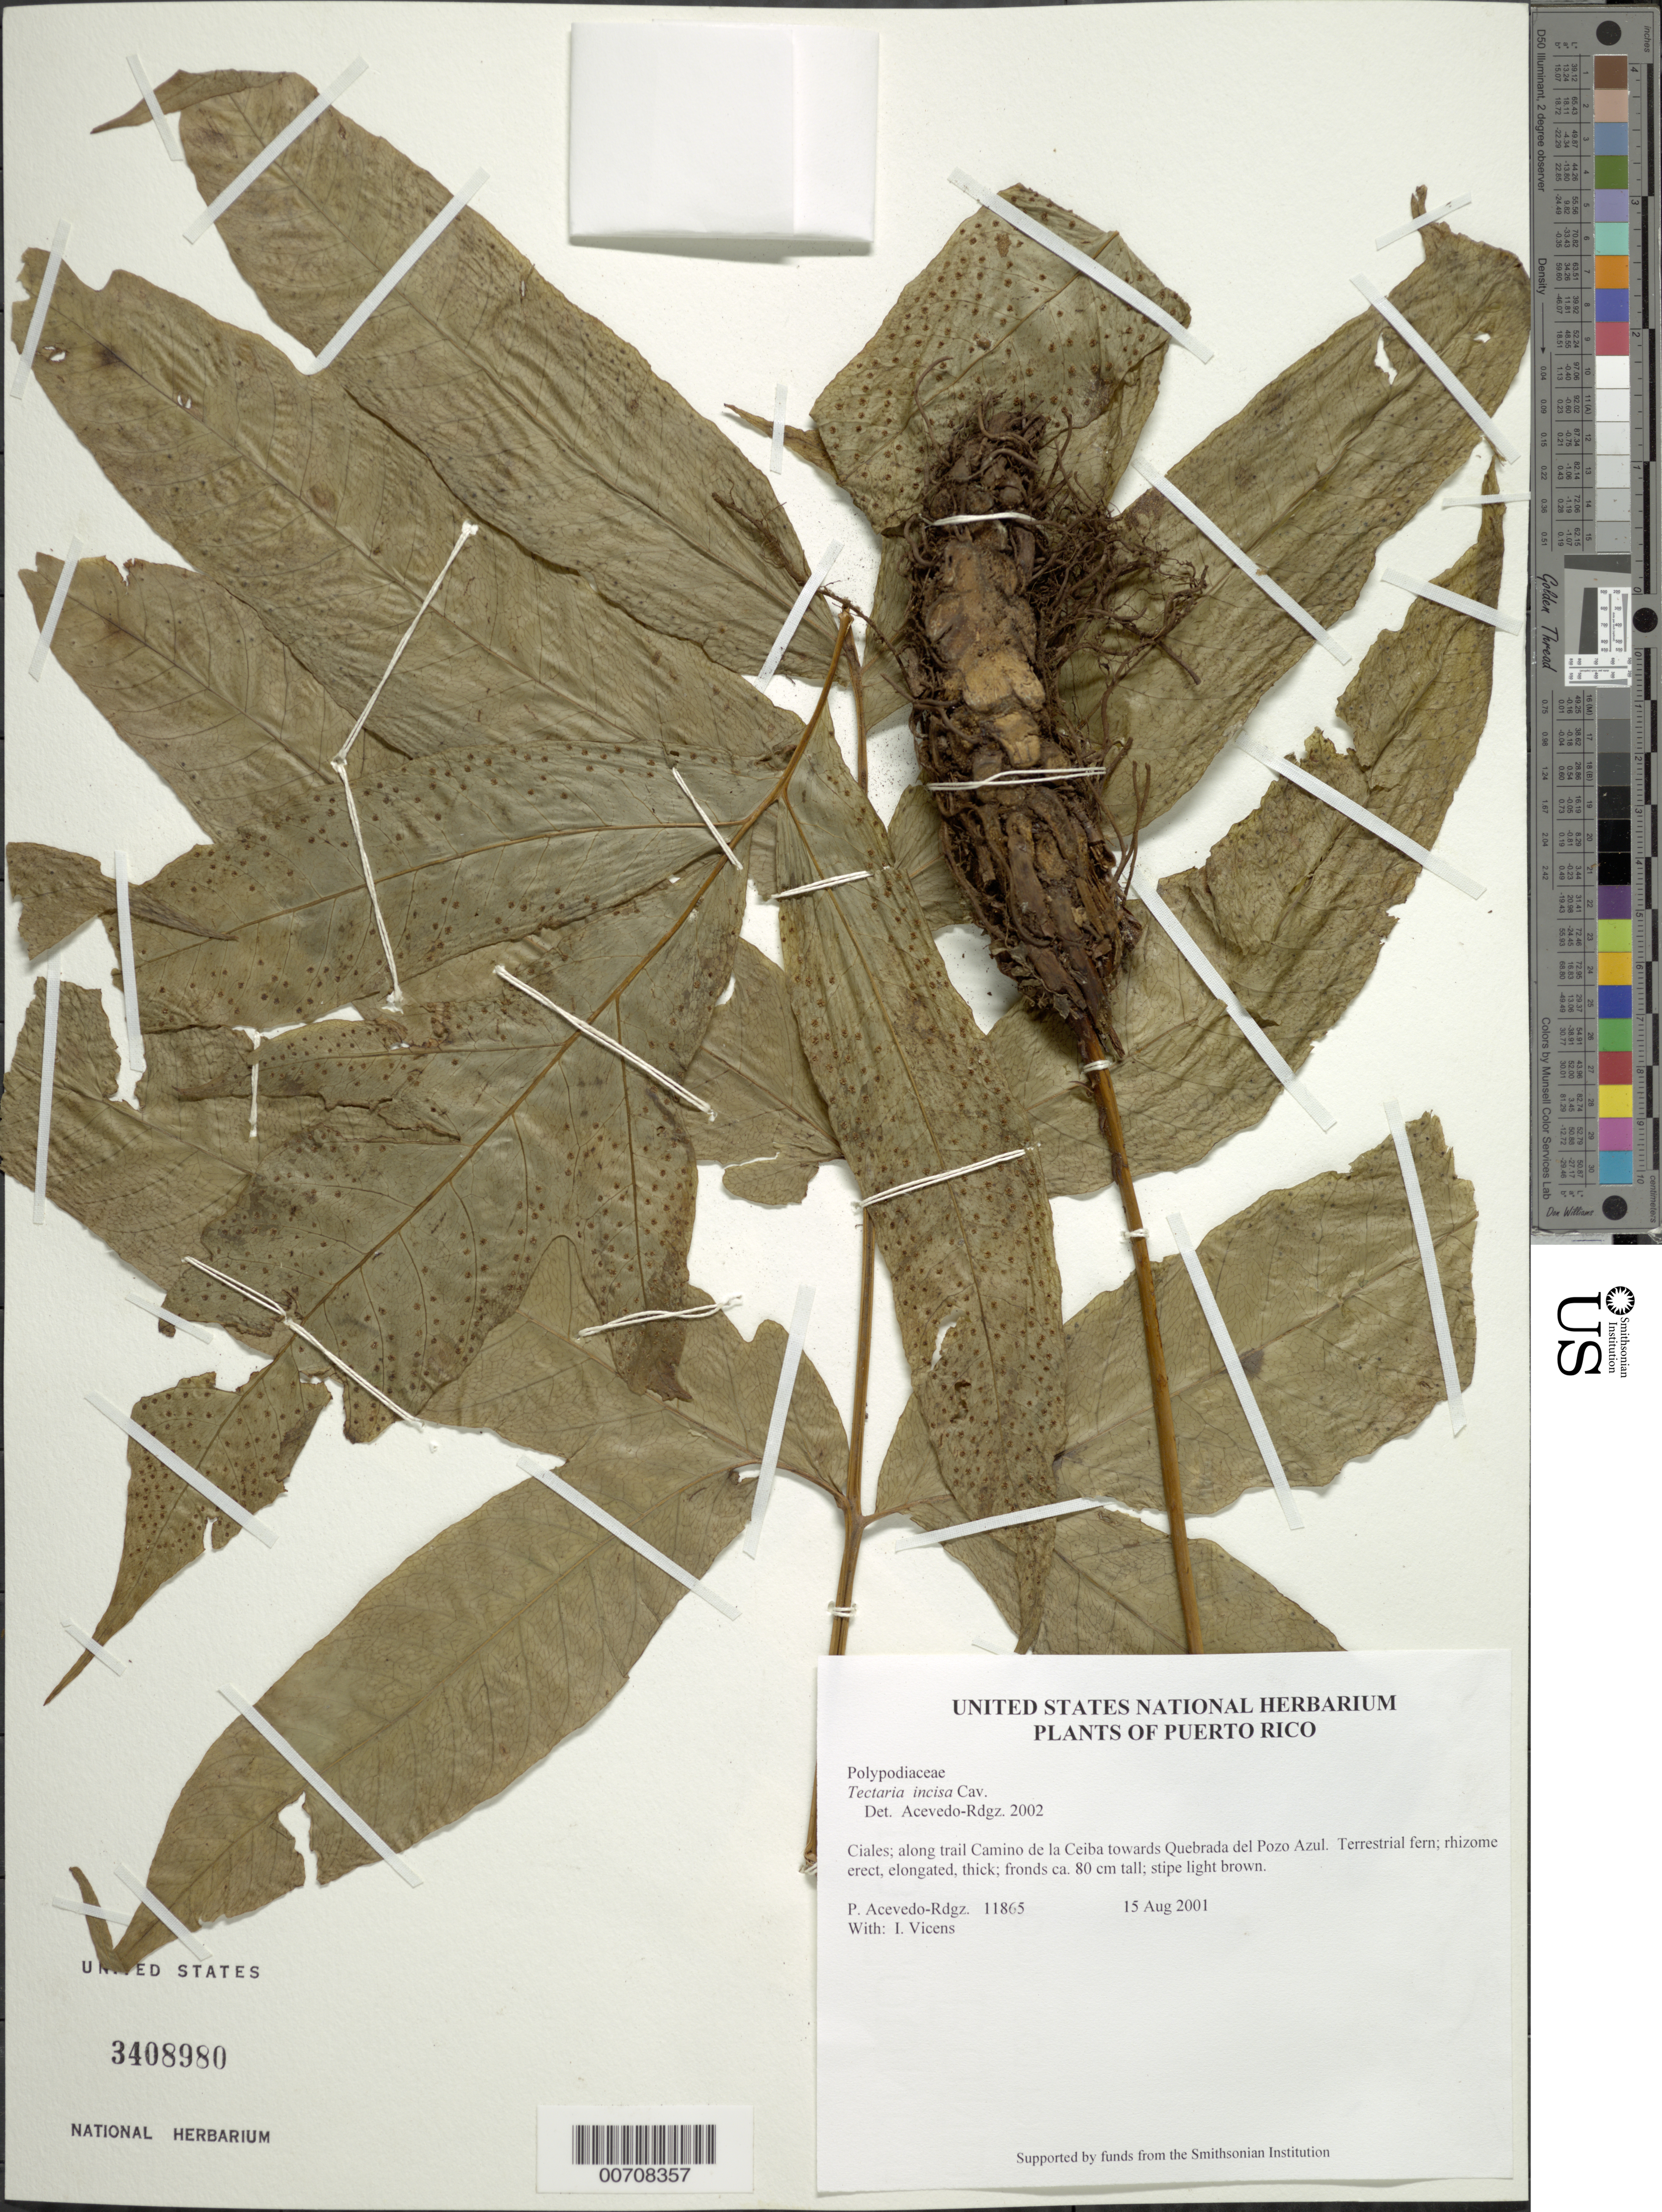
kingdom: Plantae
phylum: Tracheophyta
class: Polypodiopsida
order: Polypodiales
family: Tectariaceae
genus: Tectaria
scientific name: Tectaria incisa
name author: Cav.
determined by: Acevedo-Rodríguez, P., (BOT), Smithsonian Institution - National Museum of Natural History (UNITED STATES)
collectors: P. Acevedo-Rodr. & I. Vicens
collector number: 11865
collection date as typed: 15 Aug 2001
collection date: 2001-08-15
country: Puerto Rico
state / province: Ciales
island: Puerto Rico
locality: Ciales; along trail Camino de la Ceiba towards Quebrada del Pozo Azul.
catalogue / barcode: US 3408980